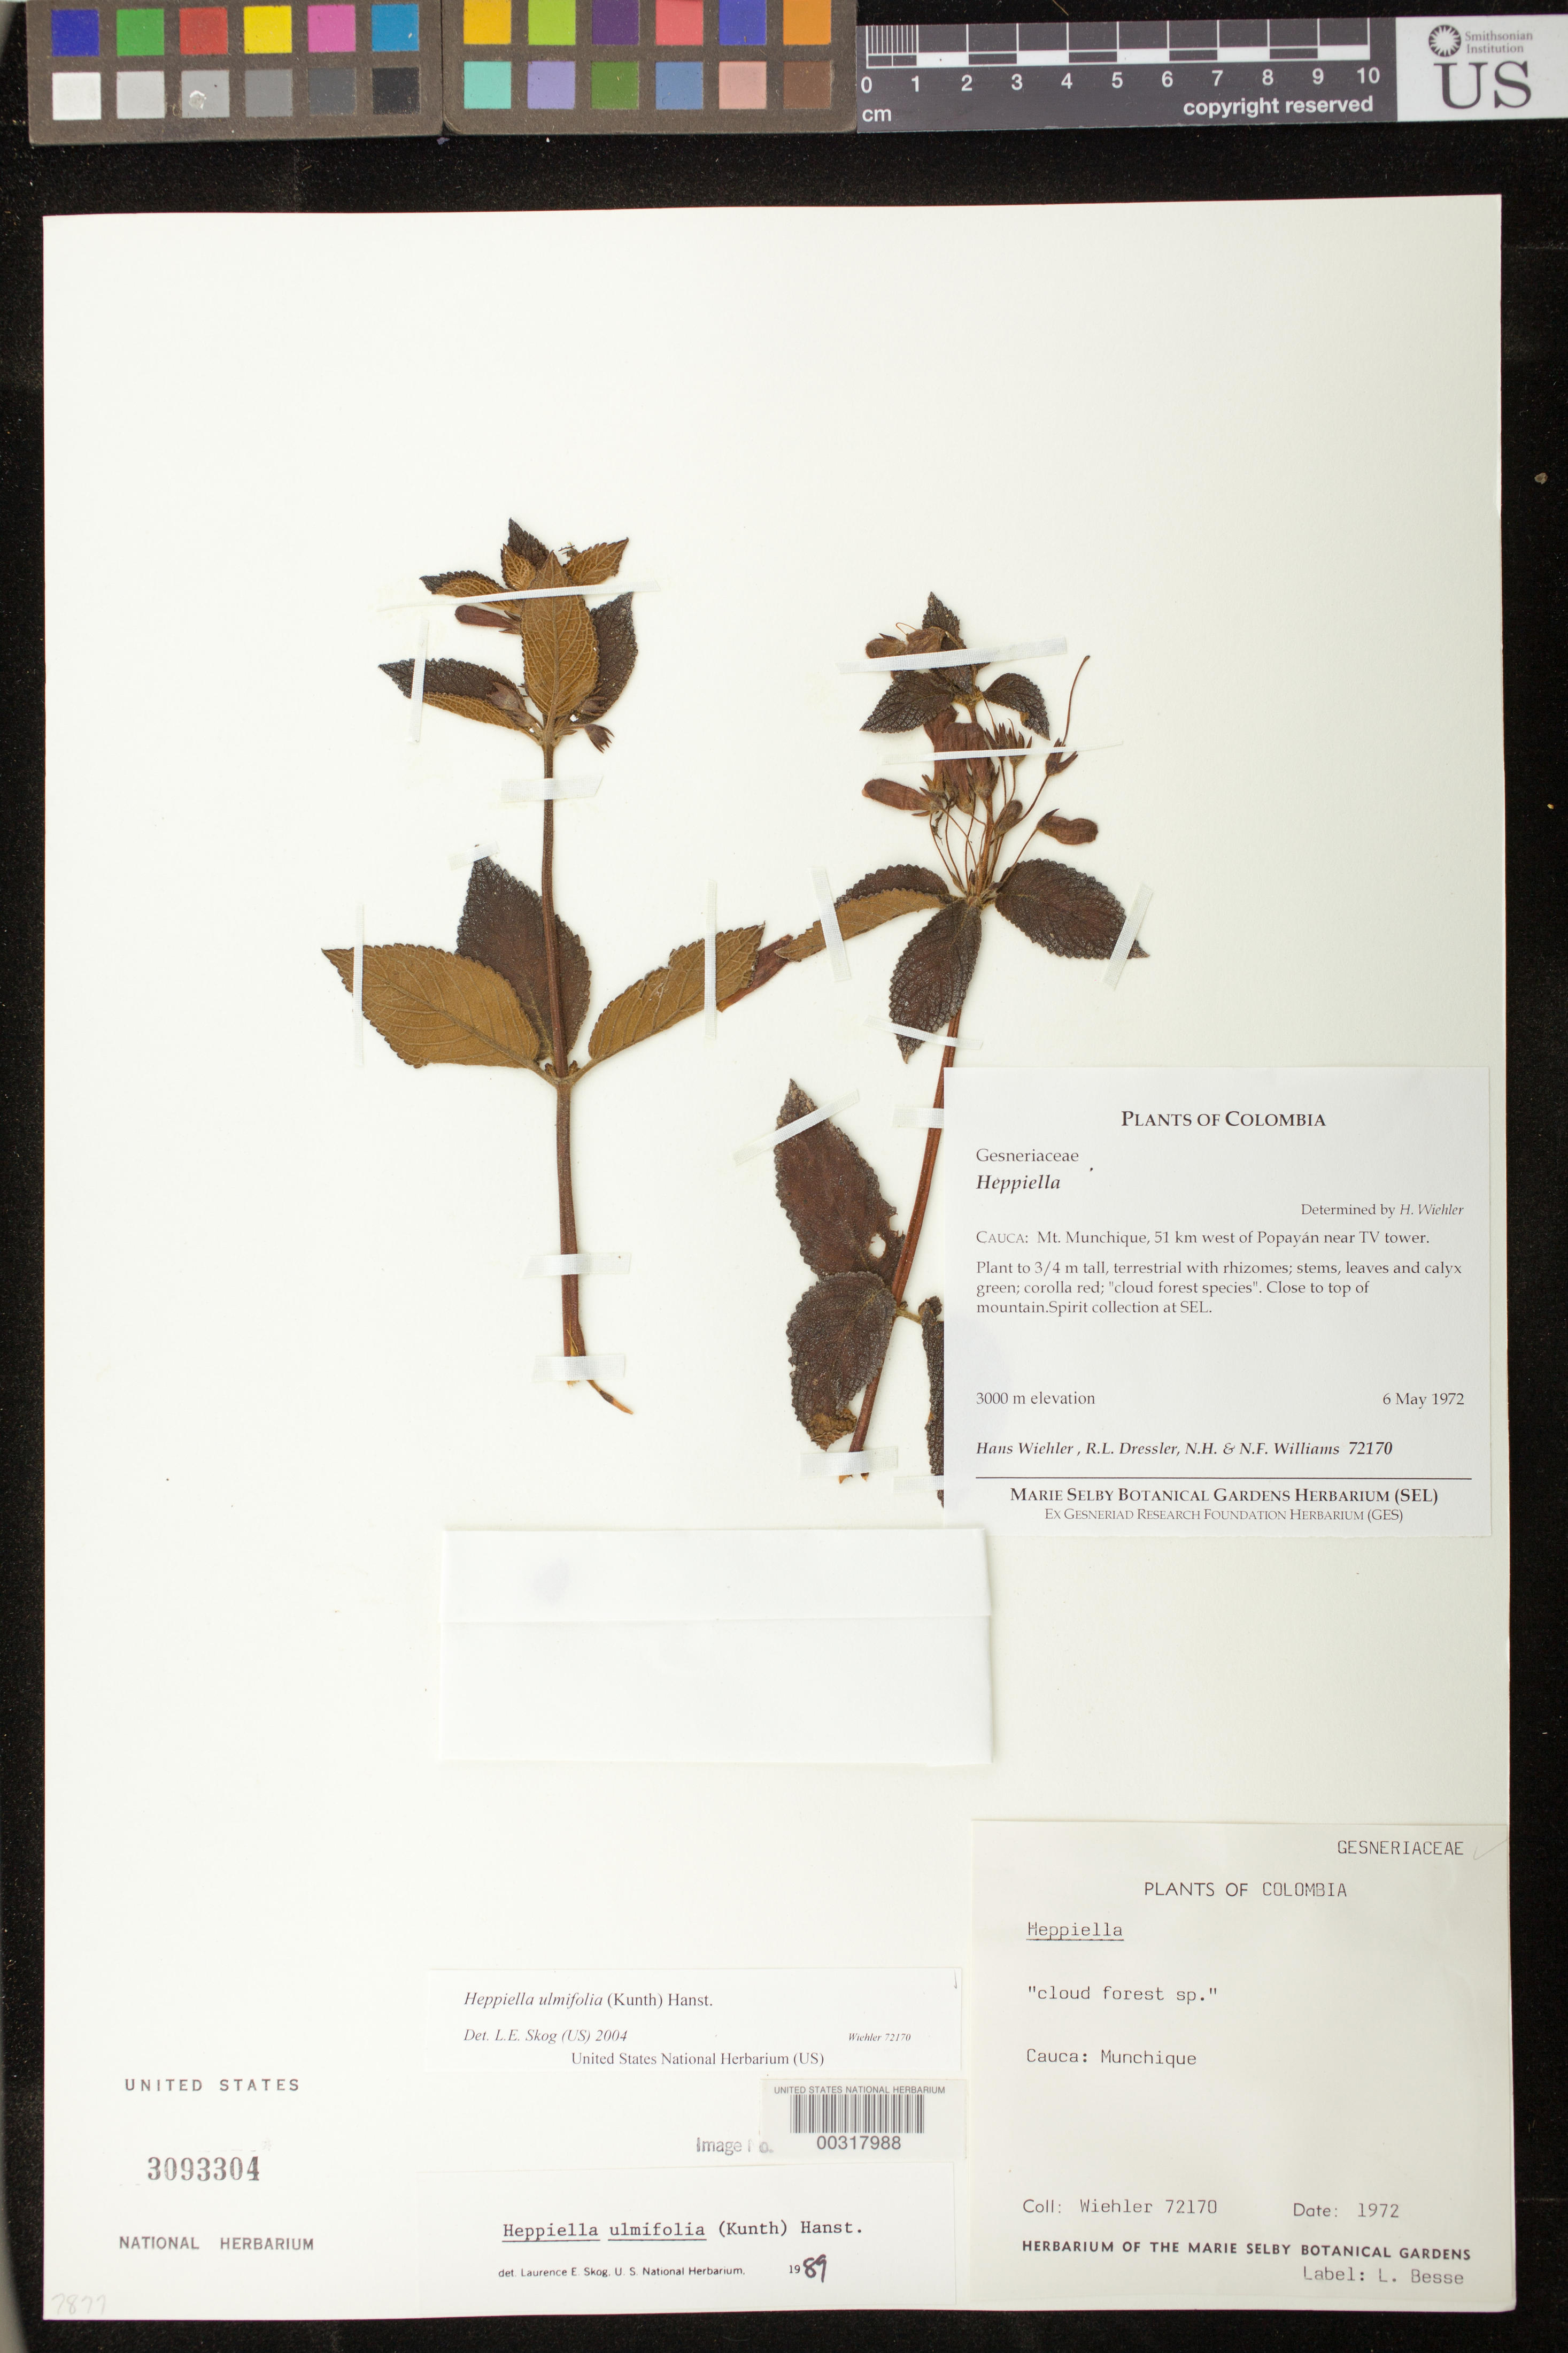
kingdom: Plantae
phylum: Tracheophyta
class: Magnoliopsida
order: Lamiales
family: Gesneriaceae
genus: Heppiella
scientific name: Heppiella ulmifolia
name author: (Kunth) Hanst.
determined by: Skog, Laurence E.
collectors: H. J. Wiehler, R. Dressler, N. H. Williams & N. Williams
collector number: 72170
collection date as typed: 06 May 1972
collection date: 1972-05-06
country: Colombia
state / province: Cauca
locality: Cauca: Mt. Munchique, 51 km west of Popayán near TV tower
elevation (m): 3000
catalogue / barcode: US 3093304